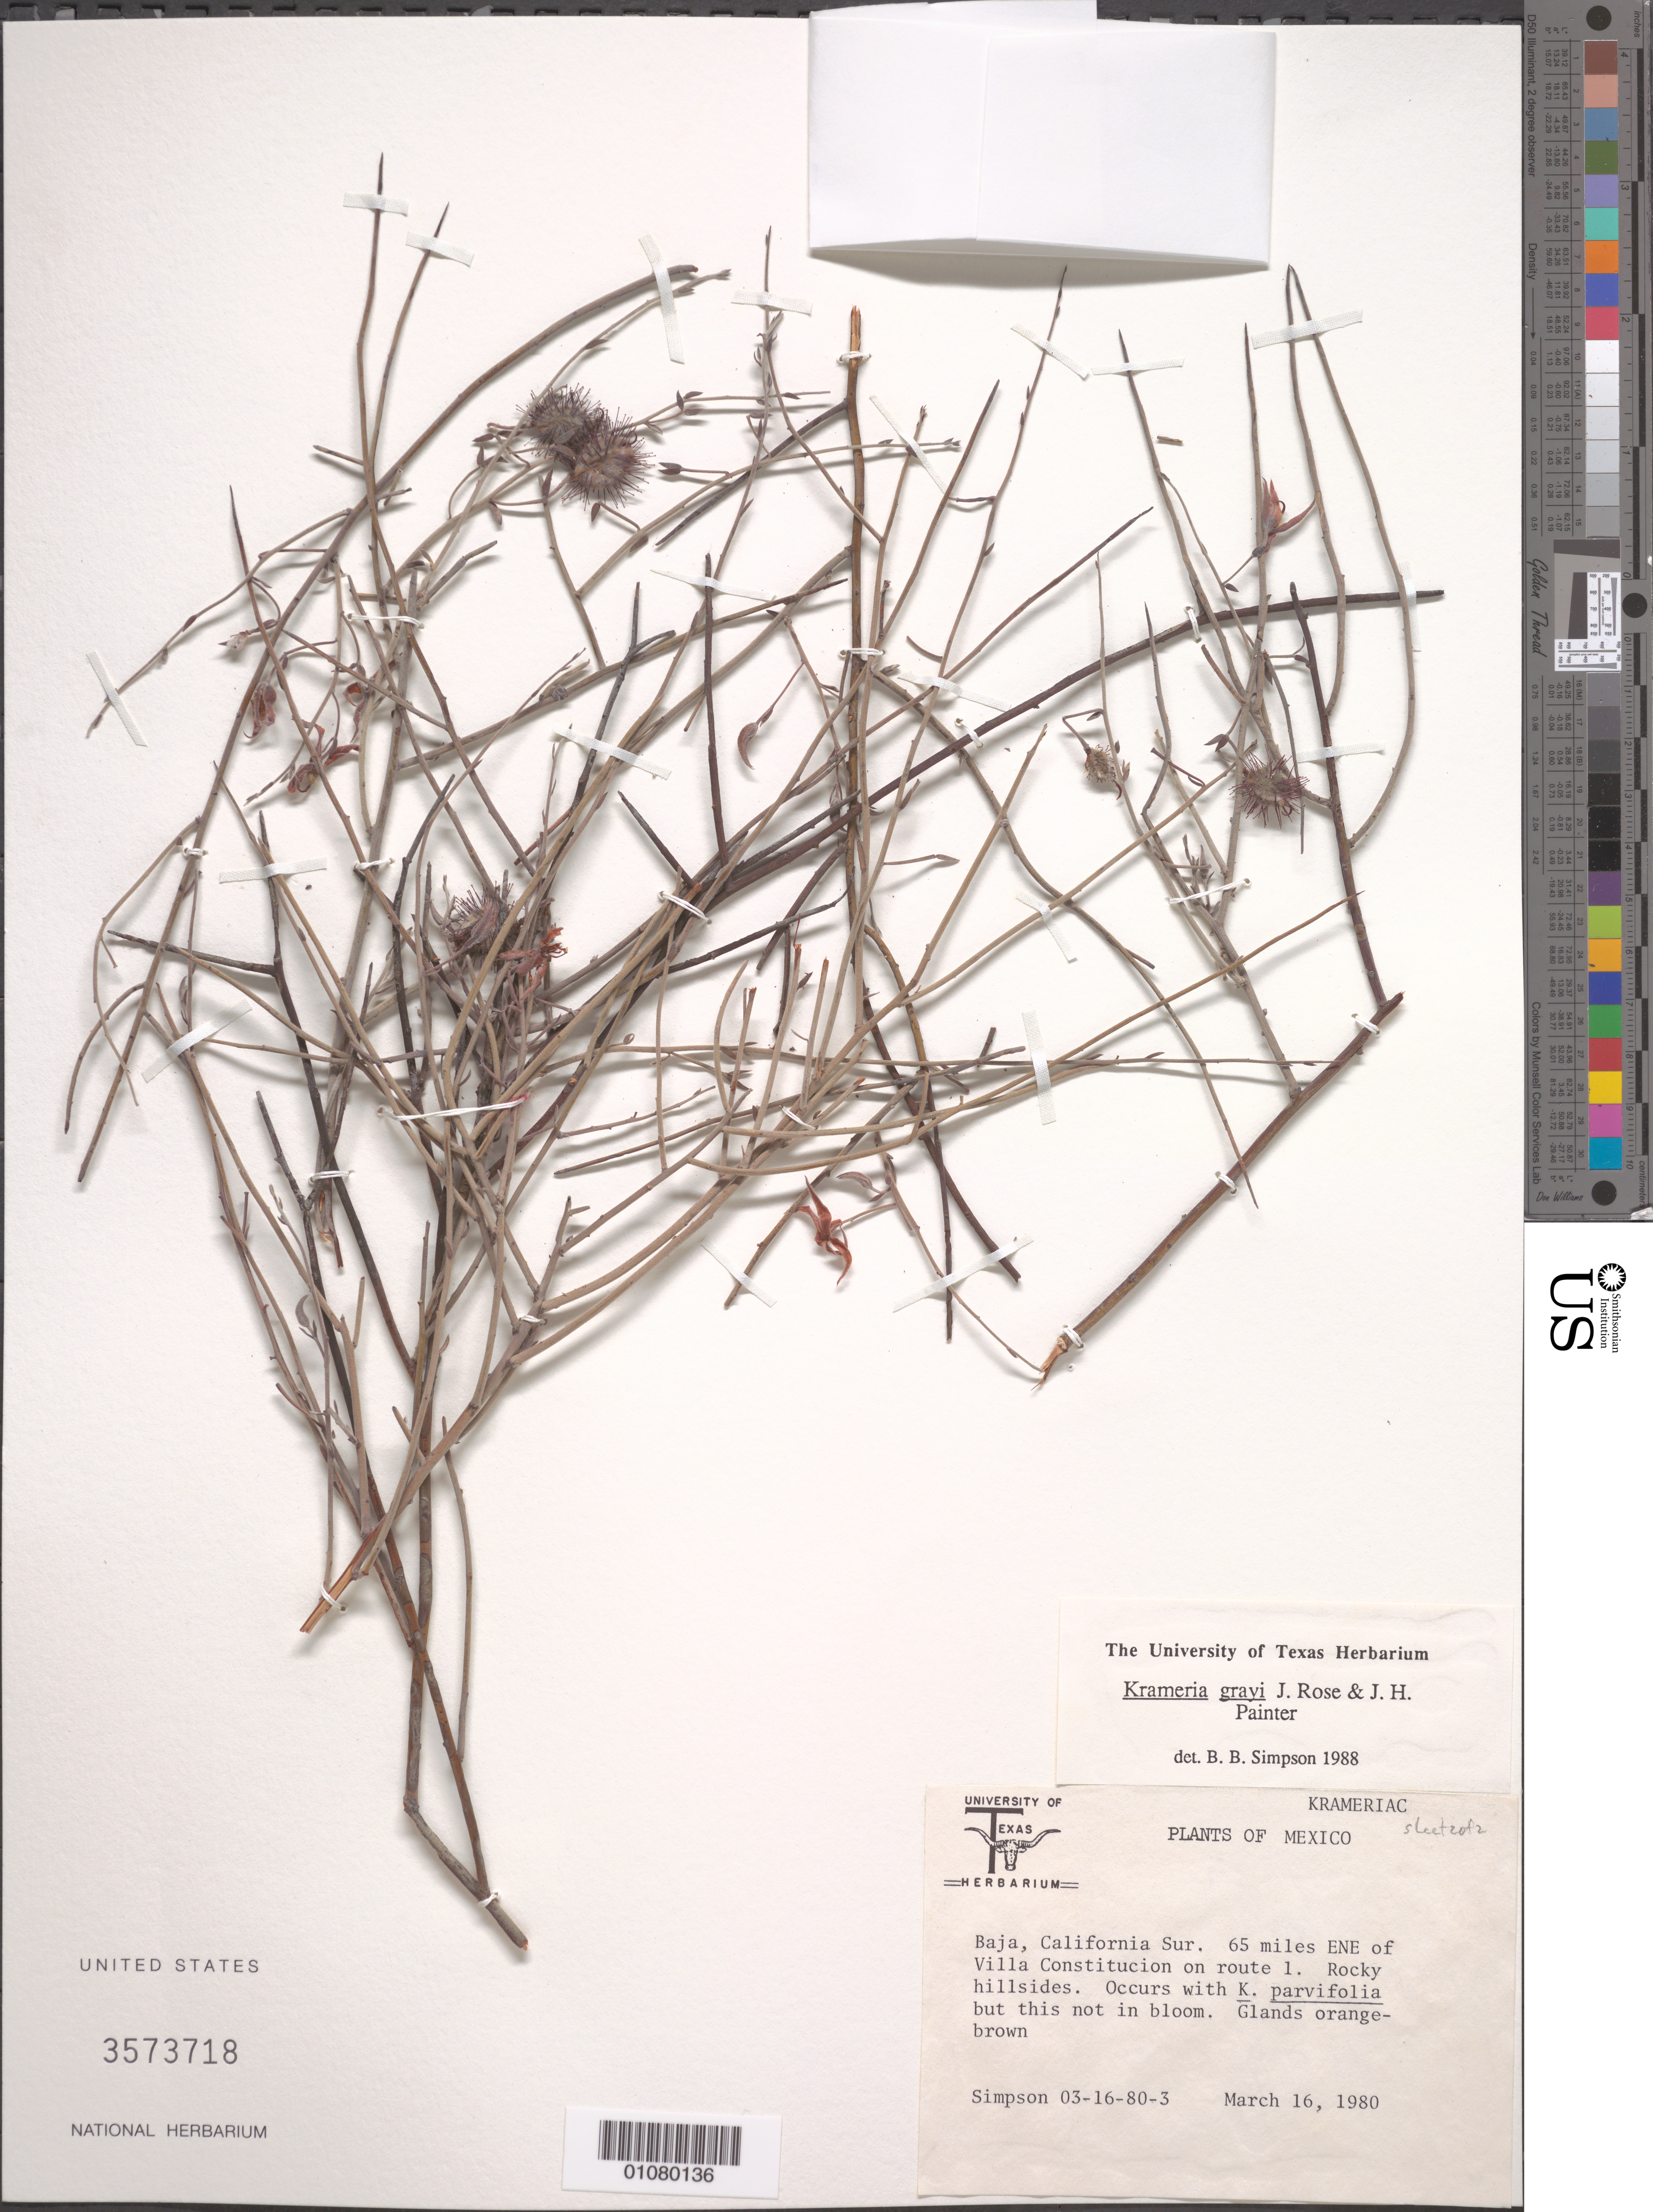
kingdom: Plantae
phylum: Tracheophyta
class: Magnoliopsida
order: Zygophyllales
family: Krameriaceae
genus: Krameria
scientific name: Krameria grayi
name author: Rose & J.H. Painter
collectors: B. B. Simpson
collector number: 03-16-80-2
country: Mexico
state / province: Baja California Sur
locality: ENE of Villa Constitucion on rt 1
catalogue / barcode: US 3573718